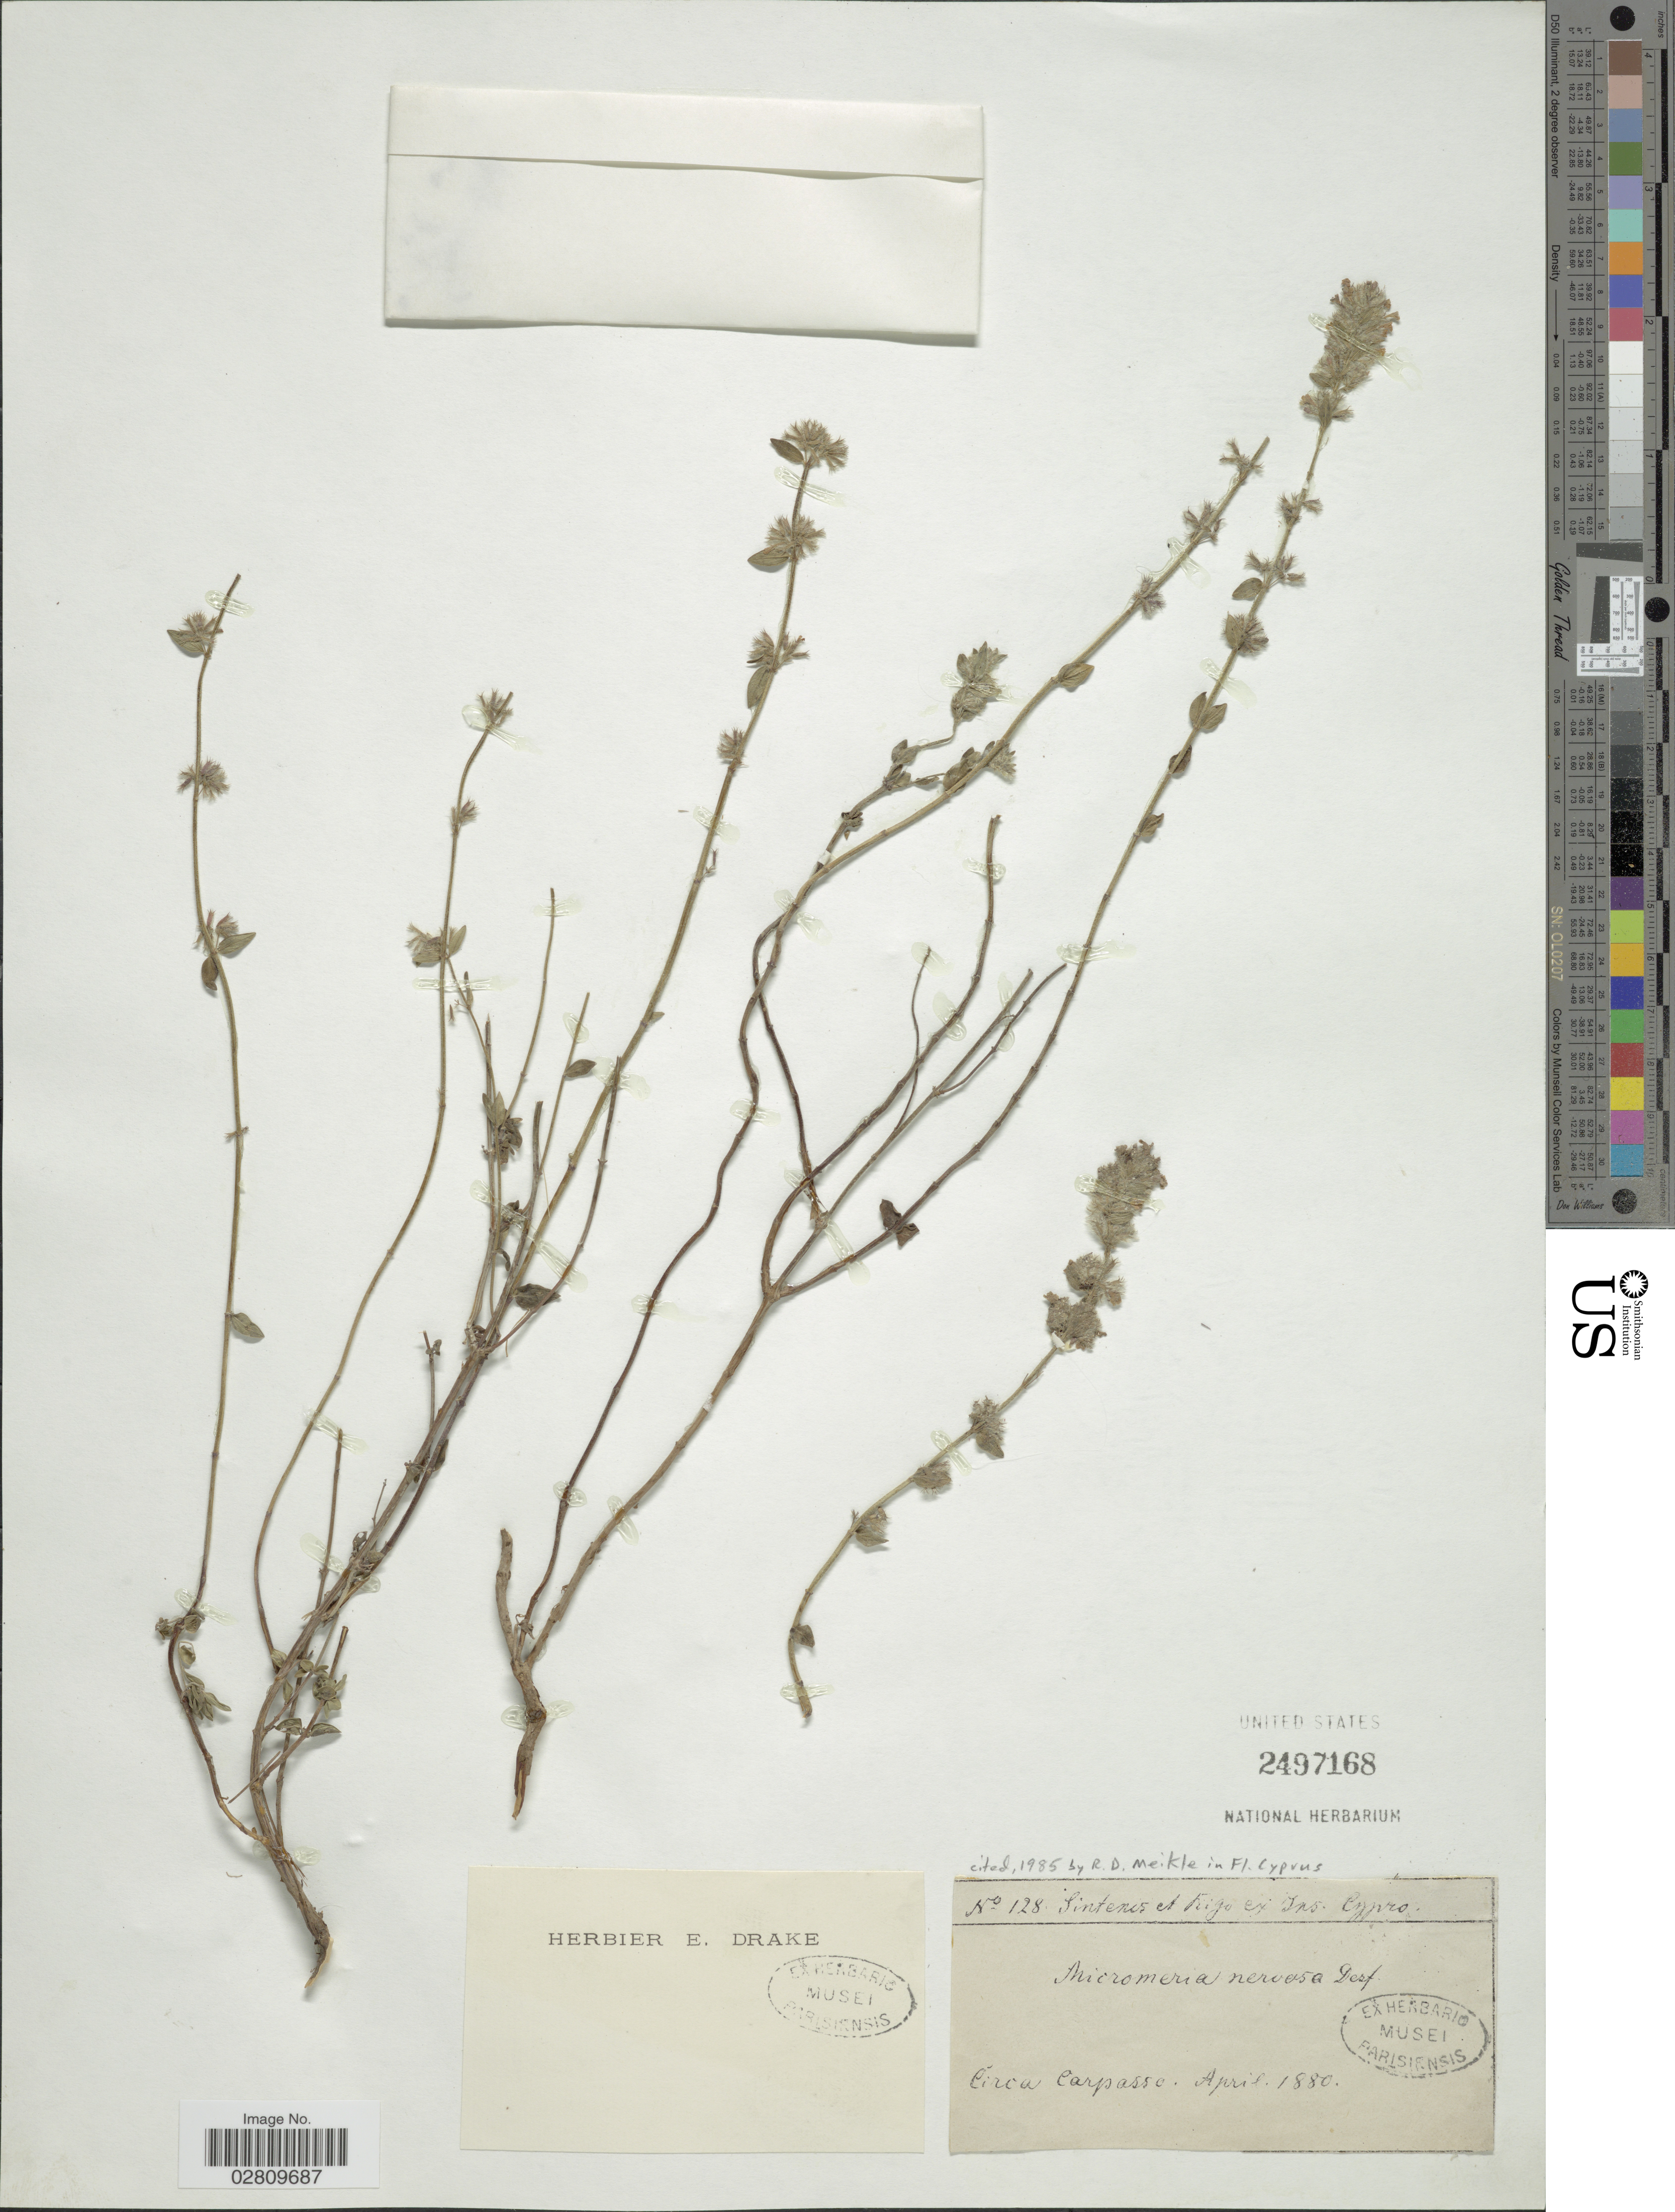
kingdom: Plantae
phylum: Tracheophyta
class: Magnoliopsida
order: Lamiales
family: Lamiaceae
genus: Micromeria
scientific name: Micromeria nervosa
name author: (Desf.) Benth.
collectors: -. Sintenis & -- Rigo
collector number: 128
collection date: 1880-04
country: Cyprus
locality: Circa Carpasso.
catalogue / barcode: US 2497168